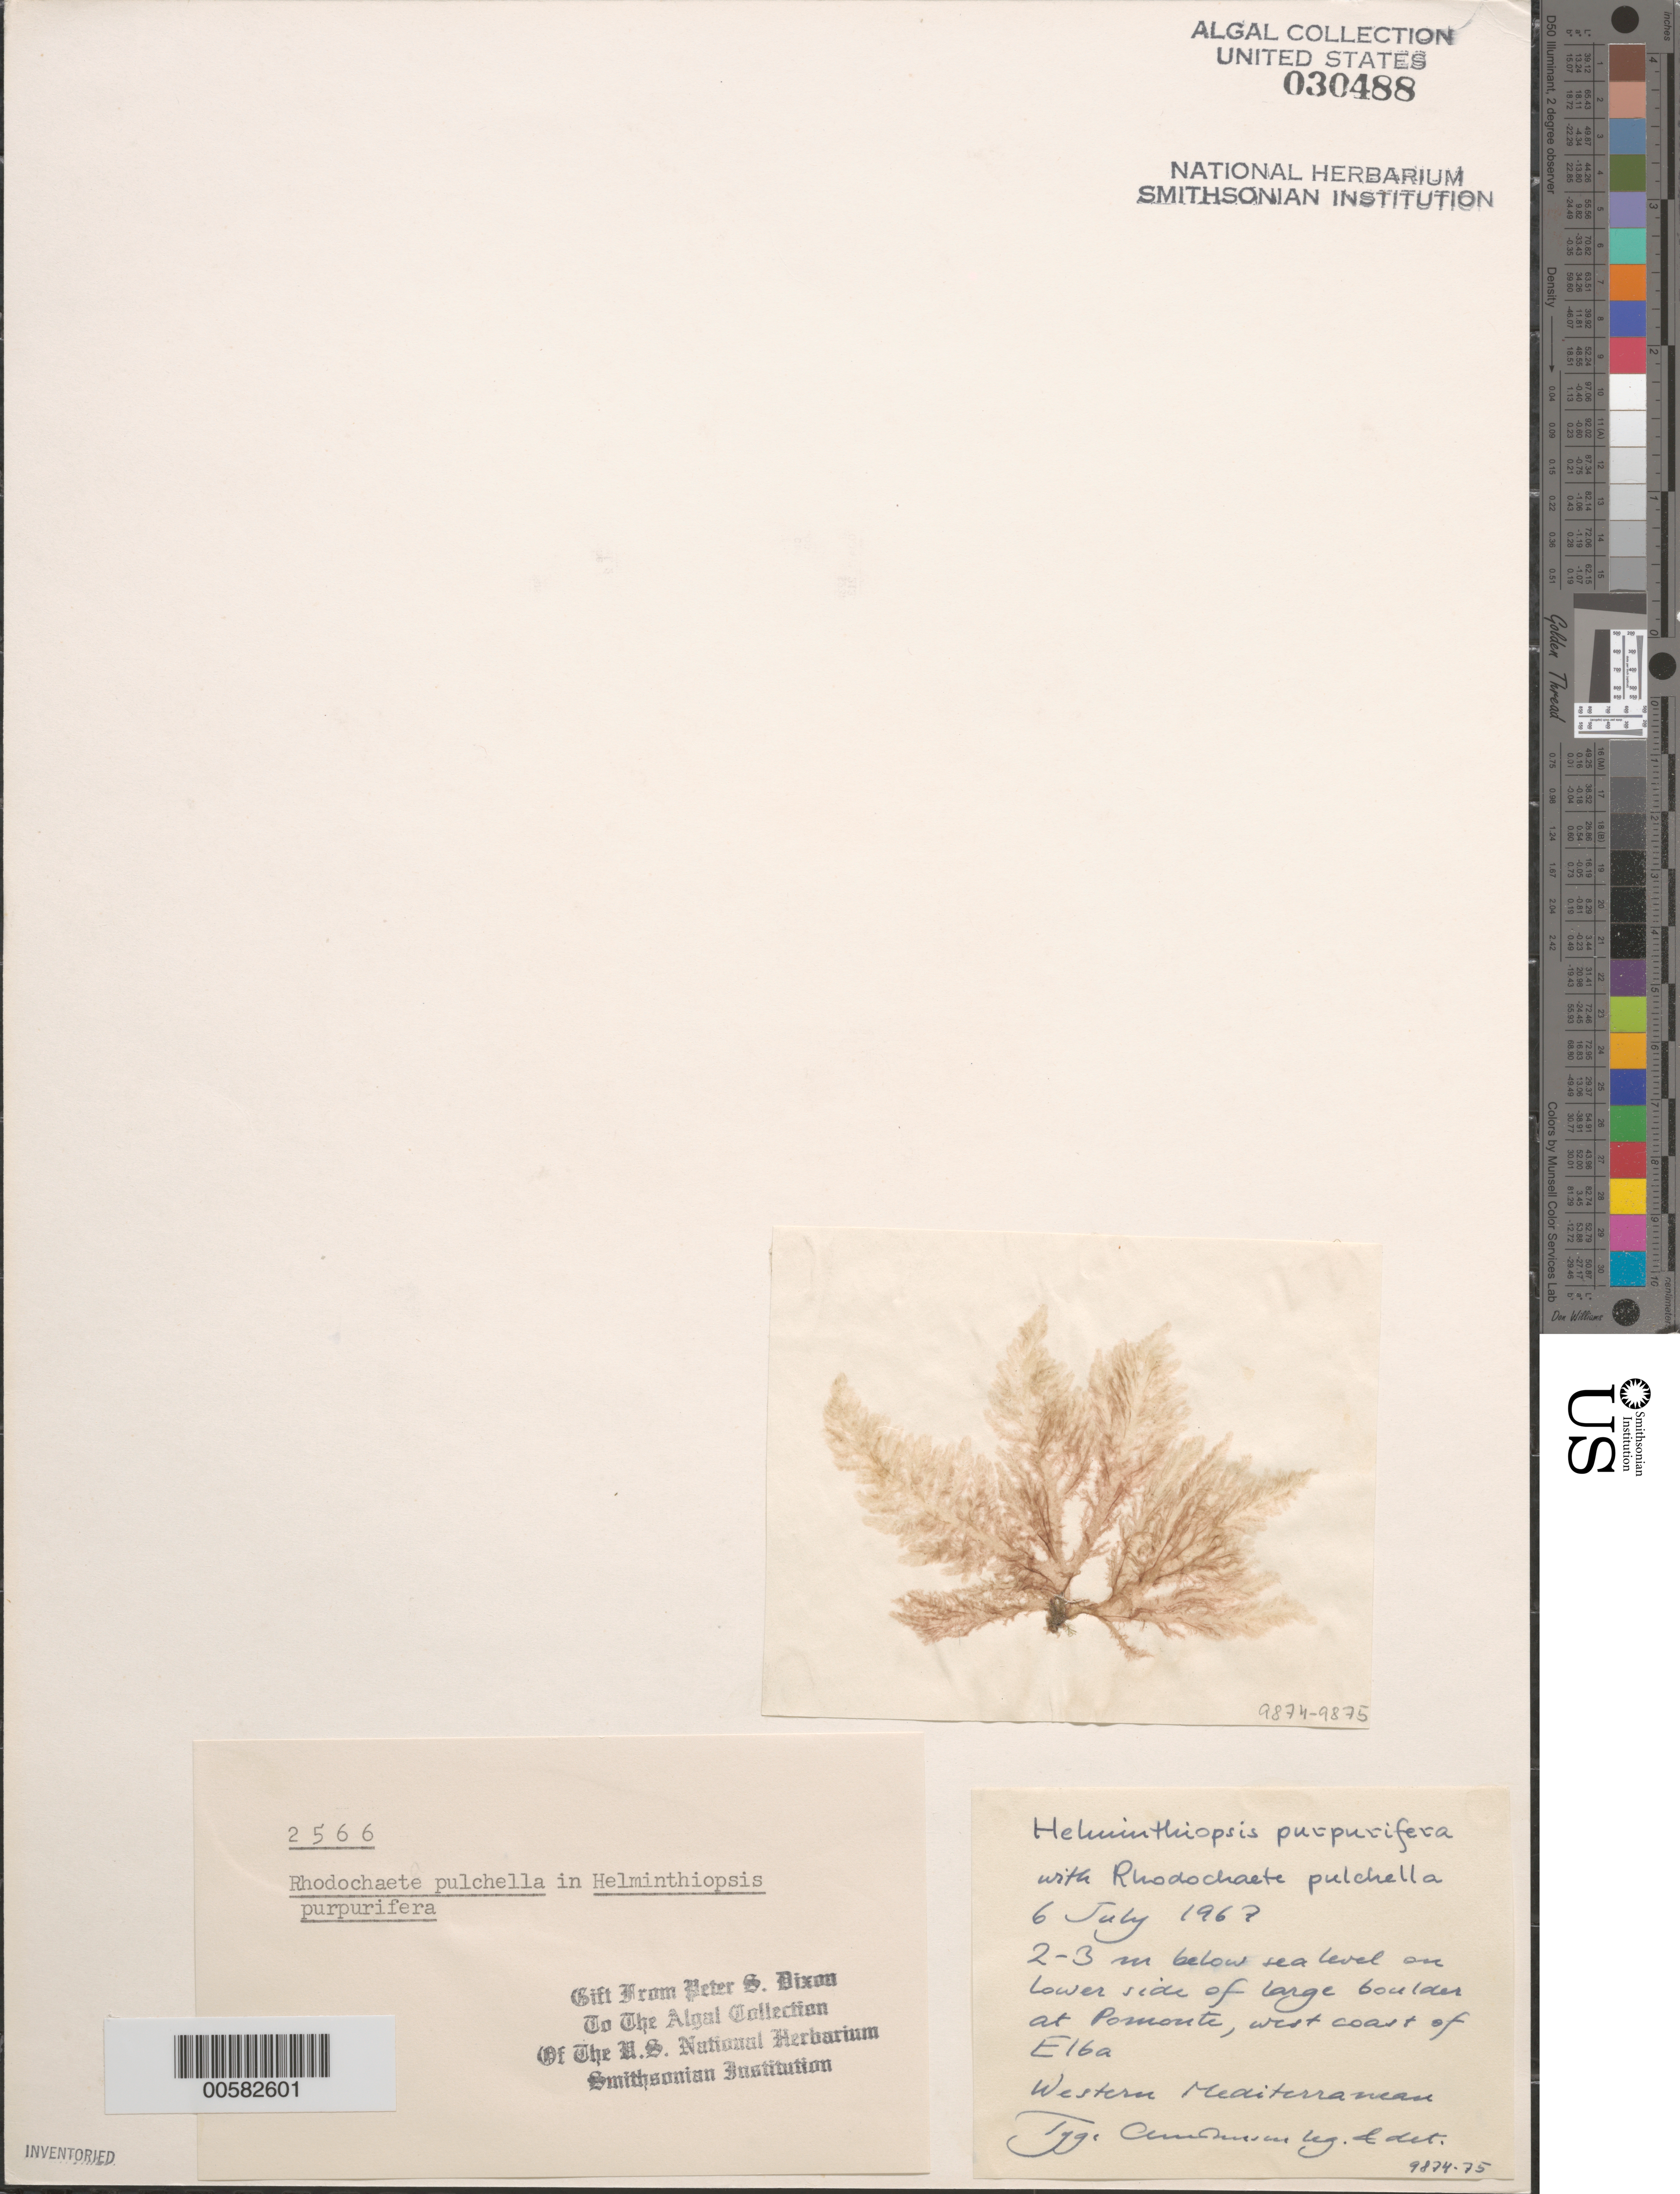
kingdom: Plantae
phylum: Rhodophyta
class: Compsopogonophyceae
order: Rhodochaetales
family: Rhodochaetaceae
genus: Rhodochaete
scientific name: Rhodochaete pulchella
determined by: Amhausen, T.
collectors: T. Amhausen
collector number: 9874-75 & PSD 2566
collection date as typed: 06 Jul 1967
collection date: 1967-07-06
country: Italy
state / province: Tuscany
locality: Pomonte, elba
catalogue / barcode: US 30488